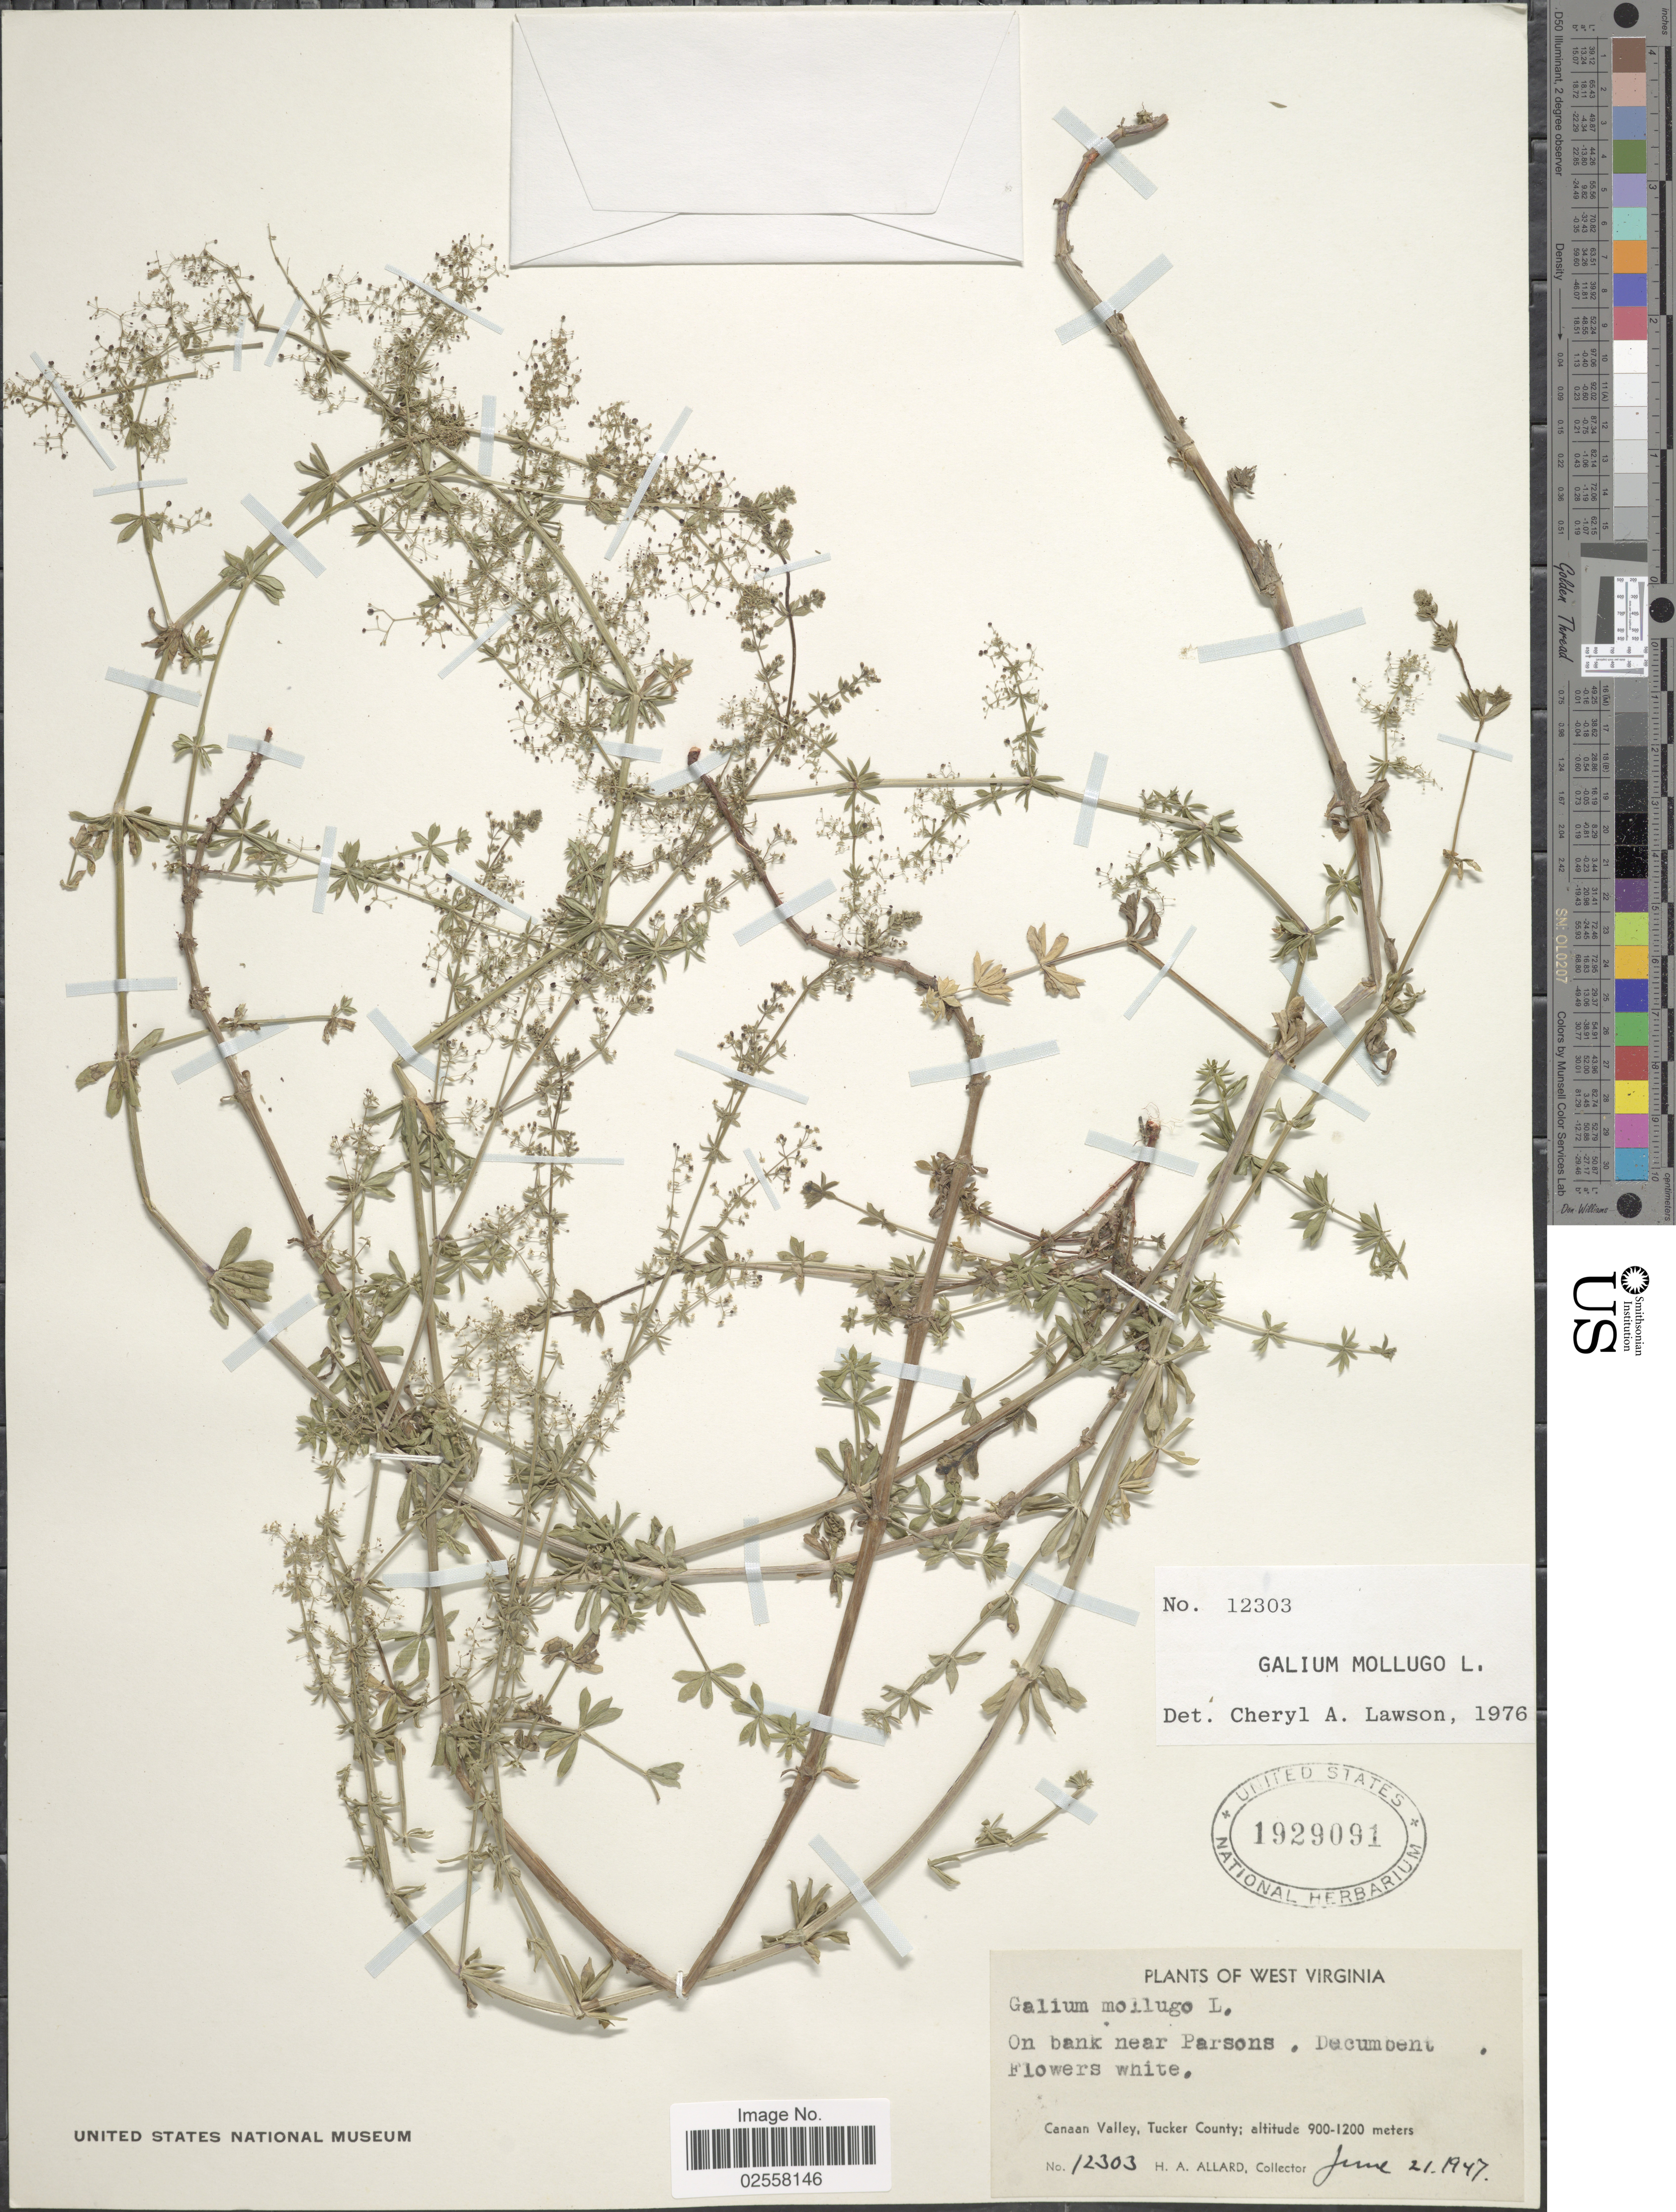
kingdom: Plantae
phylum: Tracheophyta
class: Magnoliopsida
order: Gentianales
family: Rubiaceae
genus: Galium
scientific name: Galium mollugo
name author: L.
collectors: H. A. Allard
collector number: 12303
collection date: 1947-06-21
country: United States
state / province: West Virginia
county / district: Tucker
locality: On bank near Parsons, Canaan Valley, Tucker County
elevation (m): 900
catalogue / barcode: US 1929091